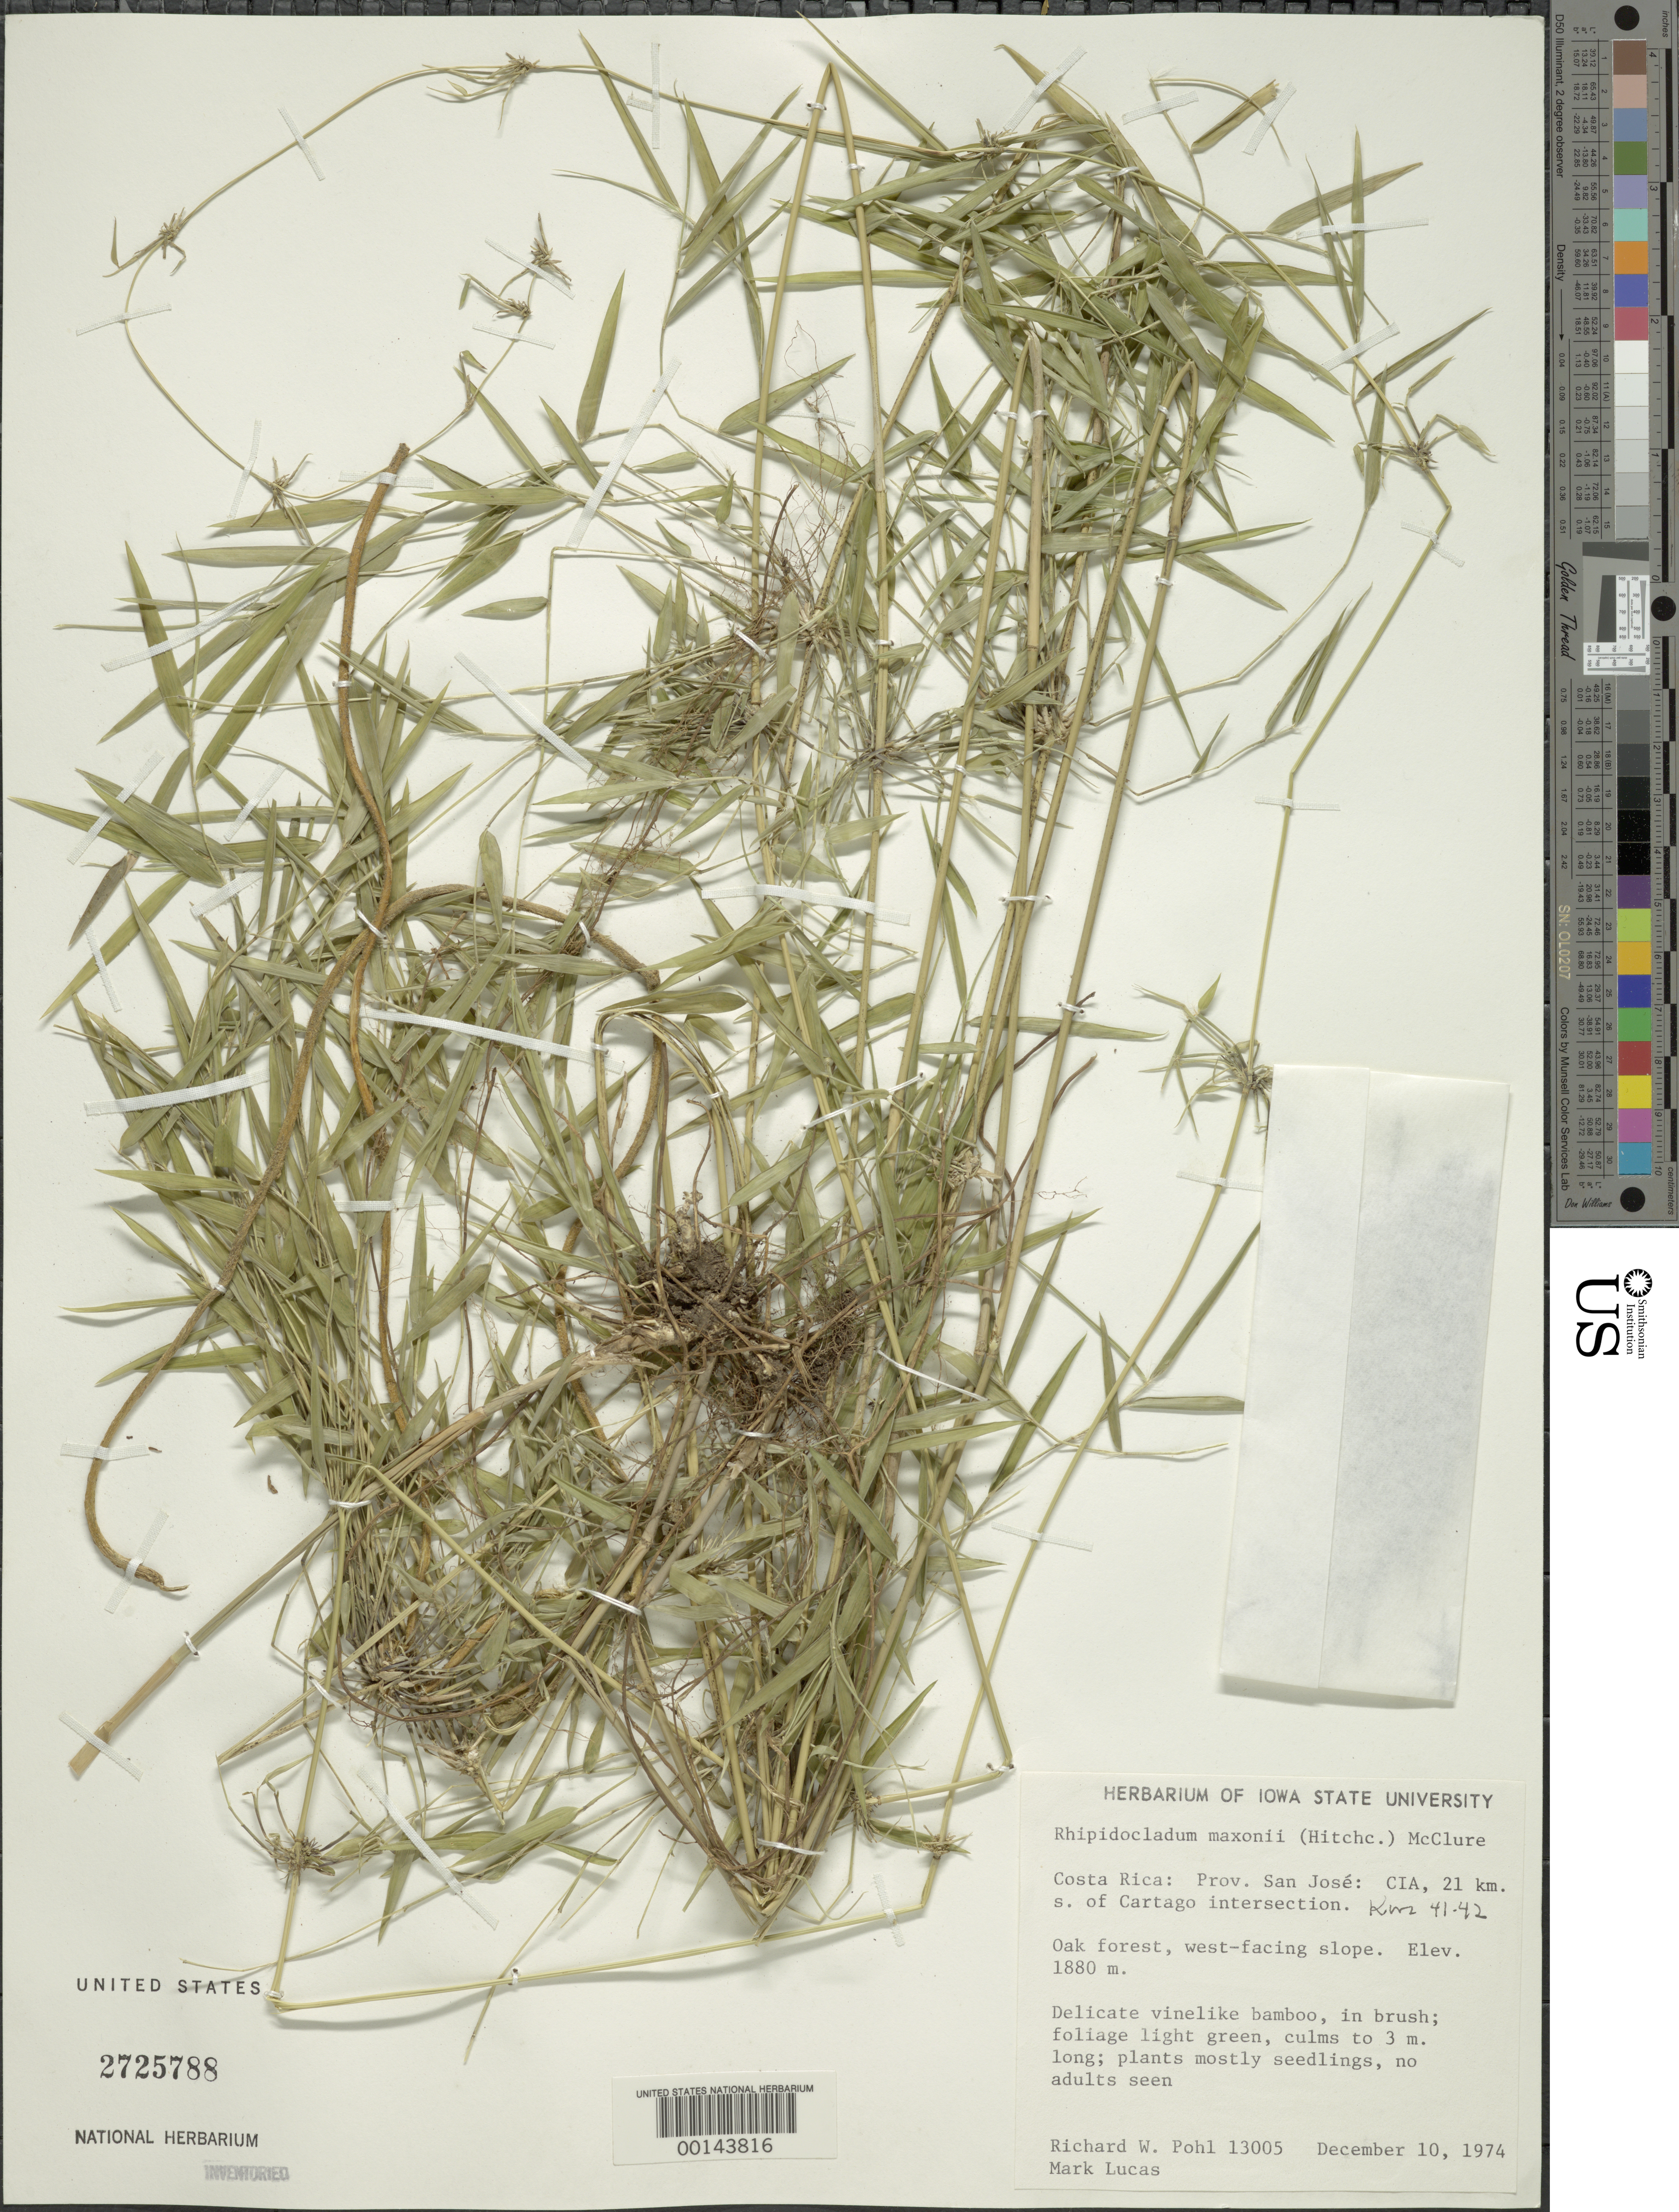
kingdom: Plantae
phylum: Tracheophyta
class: Liliopsida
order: Poales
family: Poaceae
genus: Rhipidocladum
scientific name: Rhipidocladum maxonii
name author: (Hitchc.) McClure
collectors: R. W. Pohl & M. Lucas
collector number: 13005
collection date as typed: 10 Dec 1974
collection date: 1974-12-10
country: Costa Rica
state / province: San José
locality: Cia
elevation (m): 1880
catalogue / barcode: US 2725788